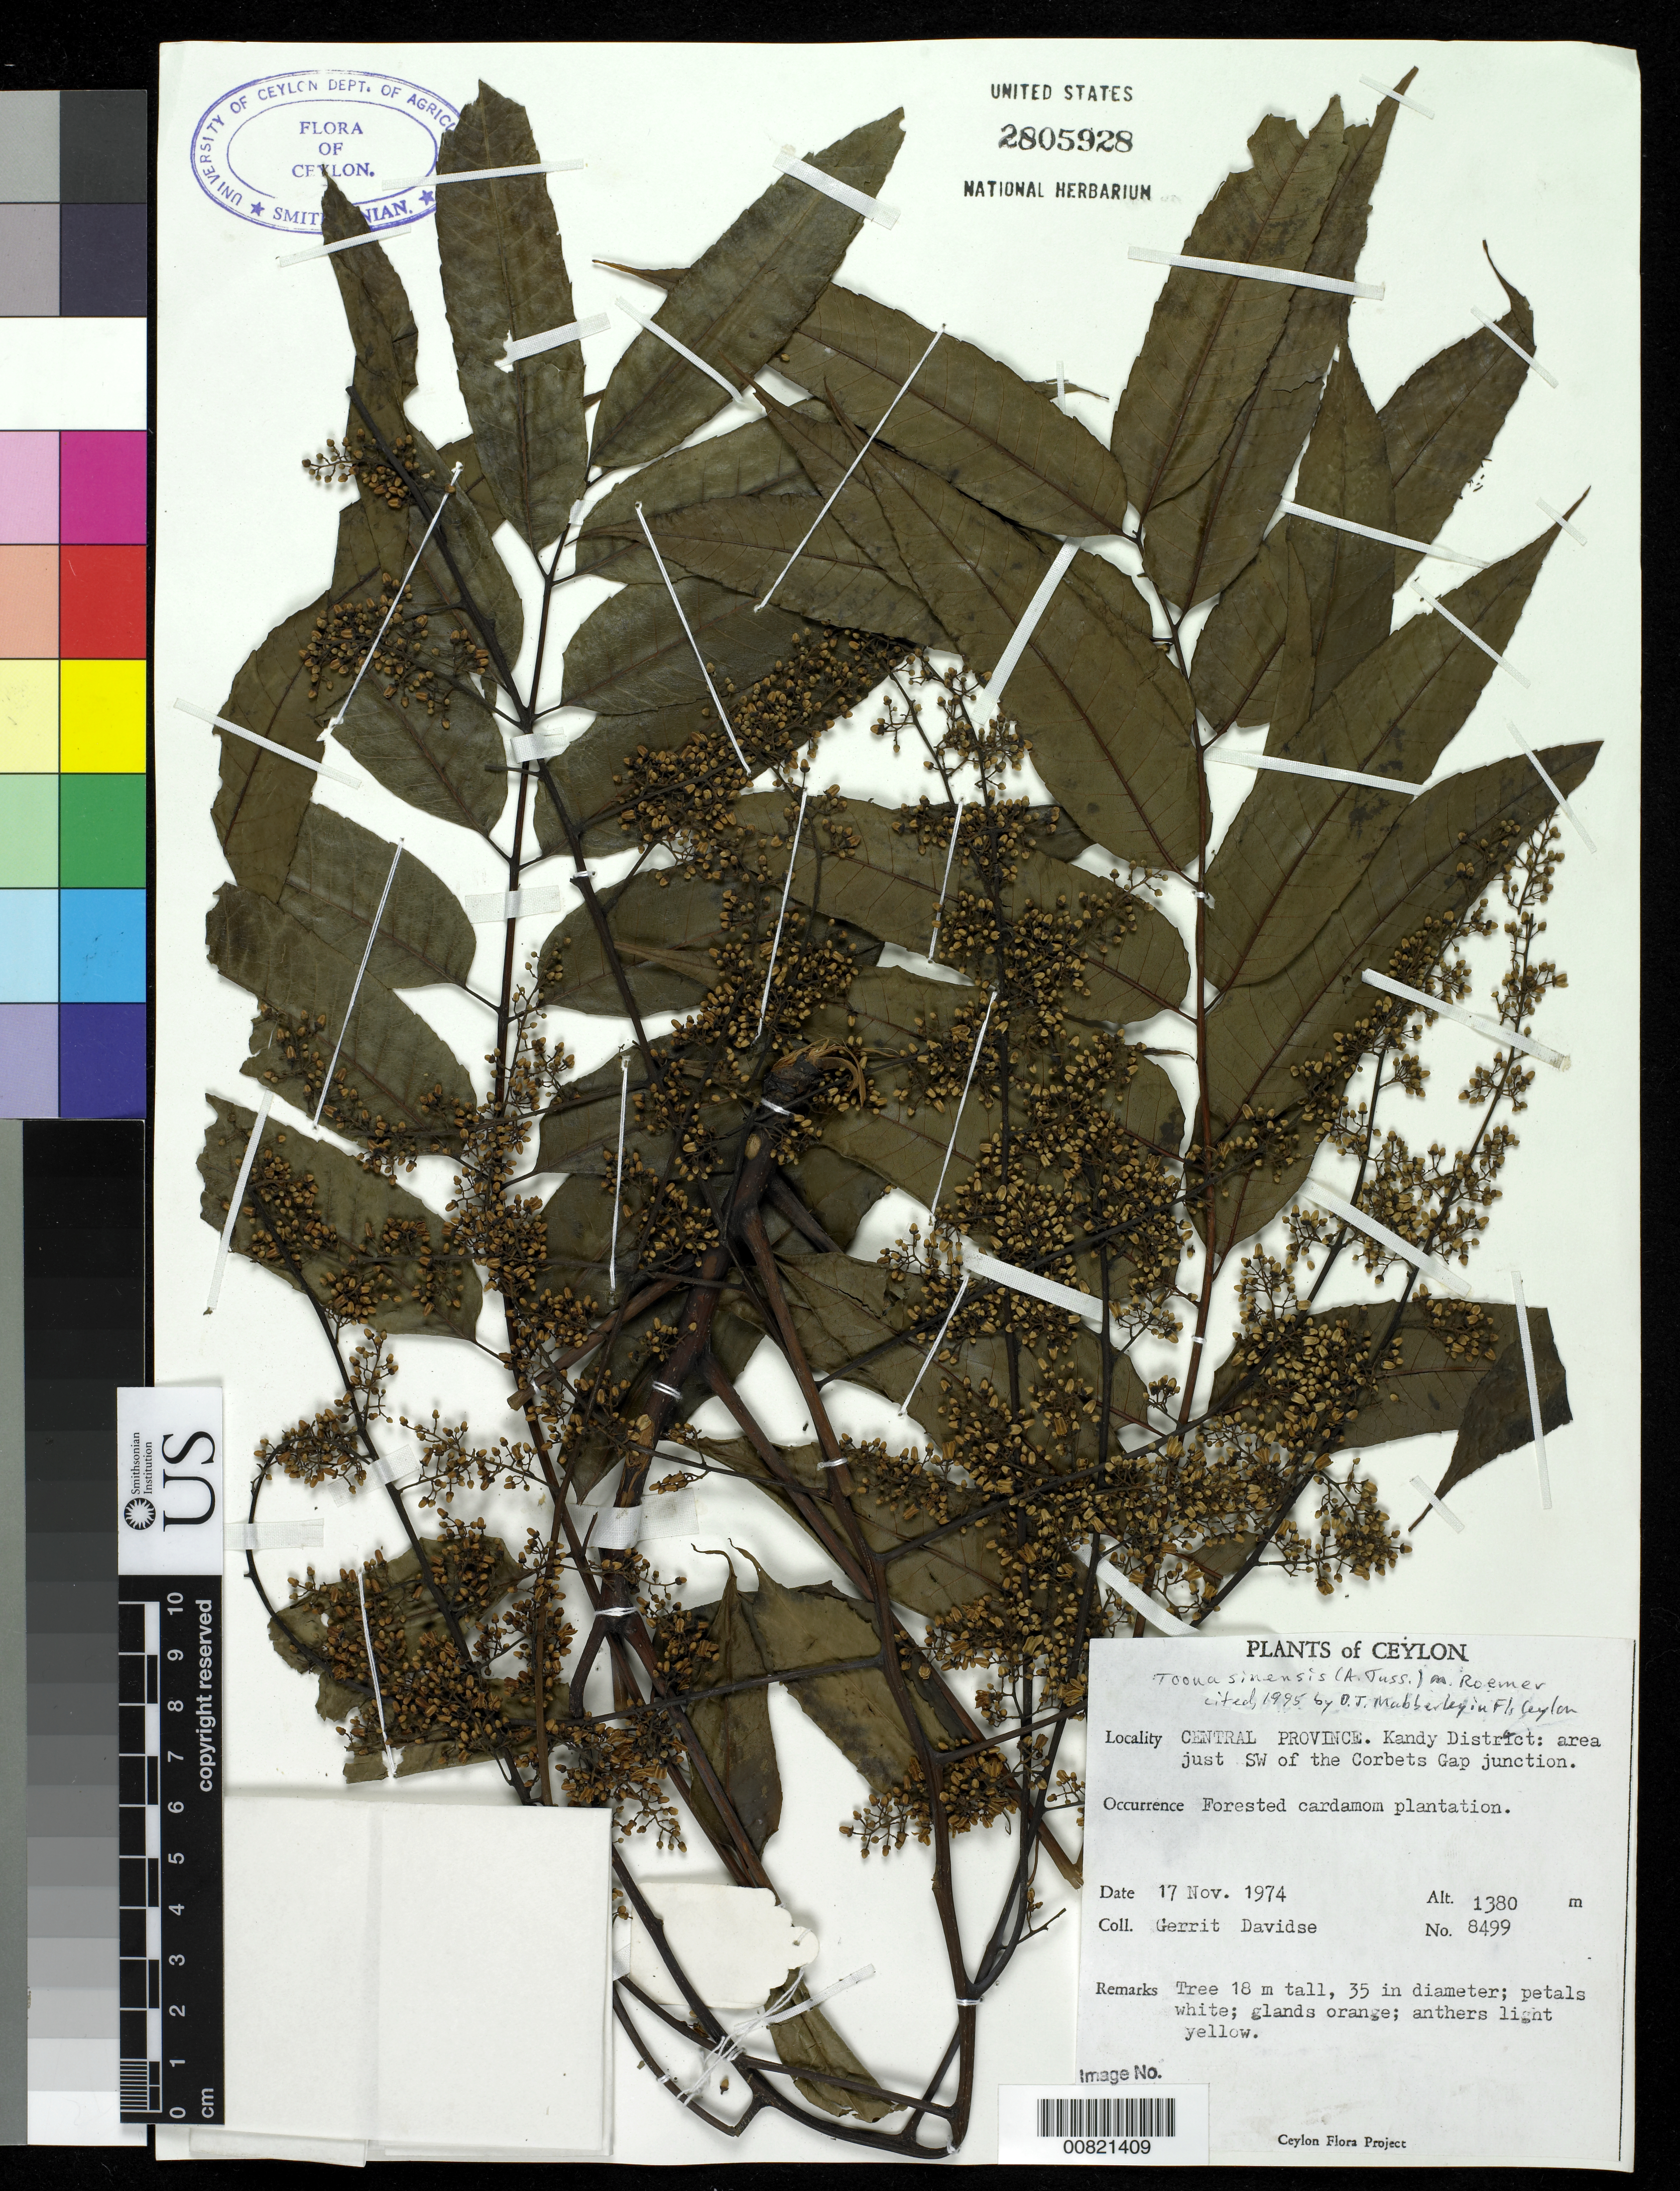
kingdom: Plantae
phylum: Tracheophyta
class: Magnoliopsida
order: Sapindales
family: Meliaceae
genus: Toona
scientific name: Toona sinensis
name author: (A. Juss.) M. Roem.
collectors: G. Davidse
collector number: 8499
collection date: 1974-11-17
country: Sri Lanka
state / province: Central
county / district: Kandy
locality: Area just SW of the Corbets Gap junction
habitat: Forested cardamon plantation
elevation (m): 1380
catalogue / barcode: US 2805928